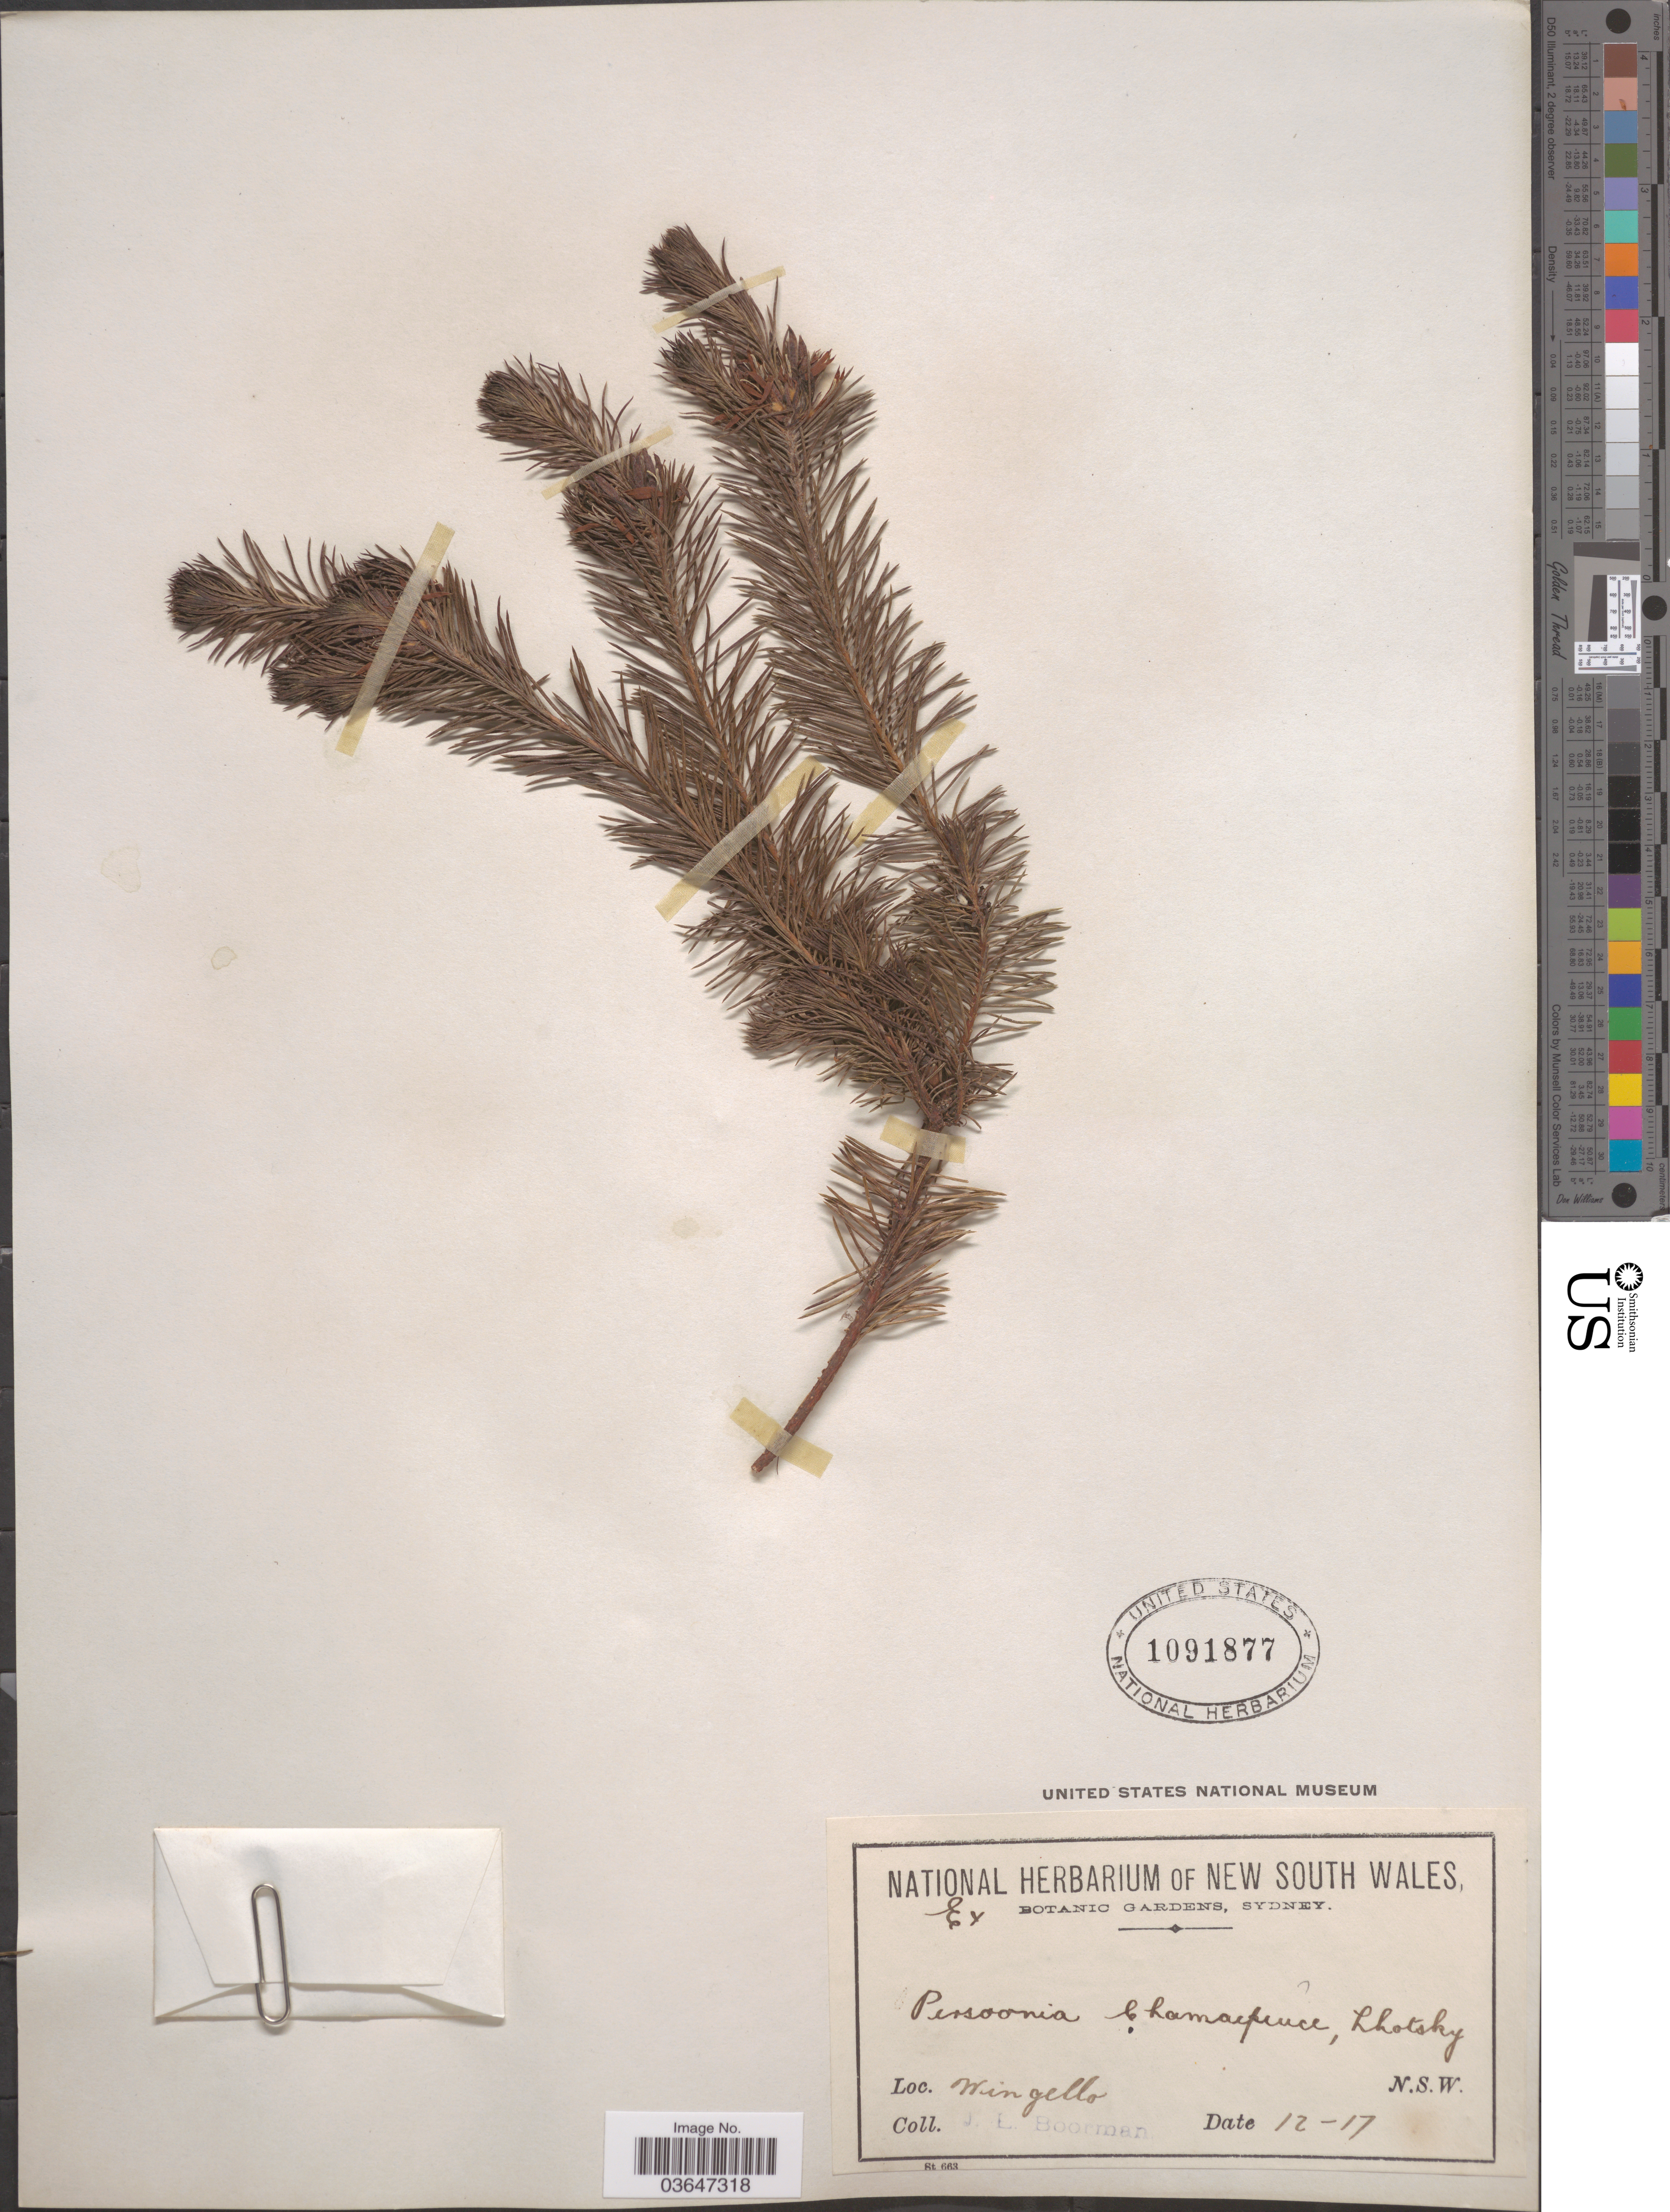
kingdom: Plantae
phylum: Tracheophyta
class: Magnoliopsida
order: Proteales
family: Proteaceae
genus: Persoonia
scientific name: Persoonia chamaepeuce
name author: Lhotsky ex Meisn.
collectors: J. Boorman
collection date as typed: Transcribed d/m/y: /12/17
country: Australia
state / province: New South Wales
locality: Wingello.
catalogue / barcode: US 1091877